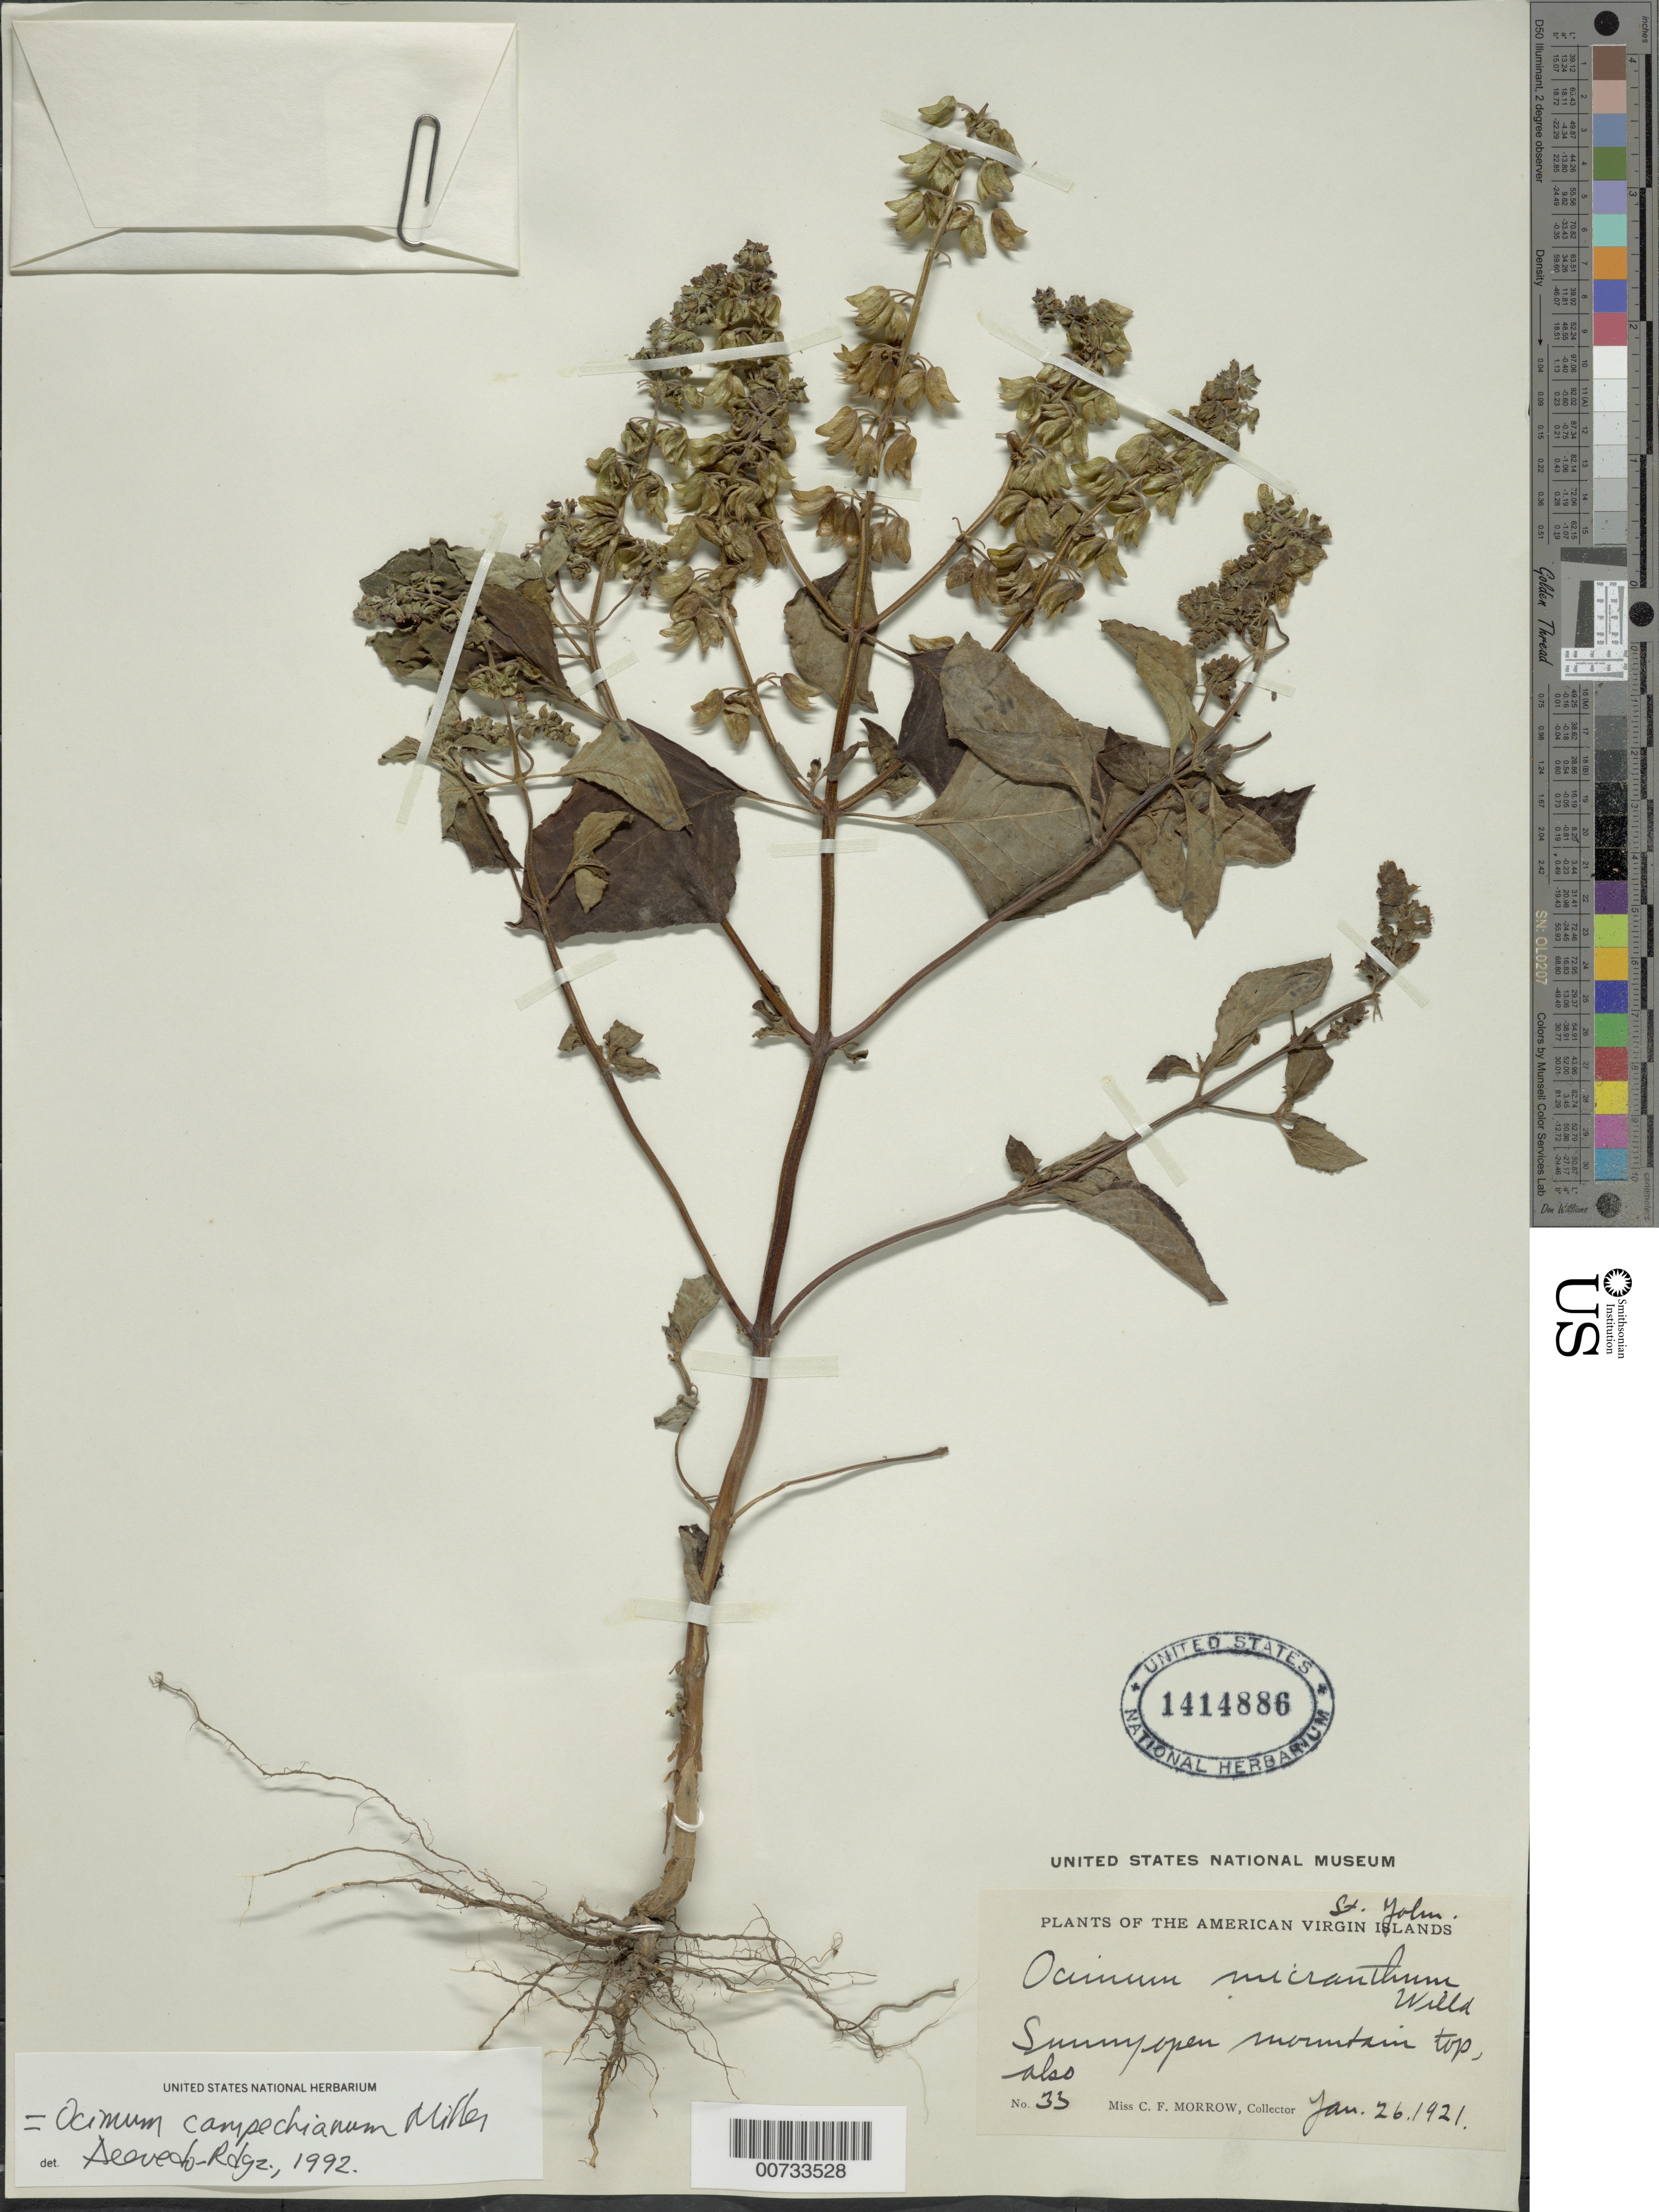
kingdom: Plantae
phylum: Tracheophyta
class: Magnoliopsida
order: Lamiales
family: Lamiaceae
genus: Ocimum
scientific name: Ocimum campechianum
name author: Mill.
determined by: Acevedo-Rodríguez, P., (BOT), Smithsonian Institution - National Museum of Natural History (UNITED STATES)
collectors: C. Morrow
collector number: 33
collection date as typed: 26 Jan 1921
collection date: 1921-01-26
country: U.S. Virgin Islands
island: St. John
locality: St. John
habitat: Sunny open mountain top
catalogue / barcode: US 1414886